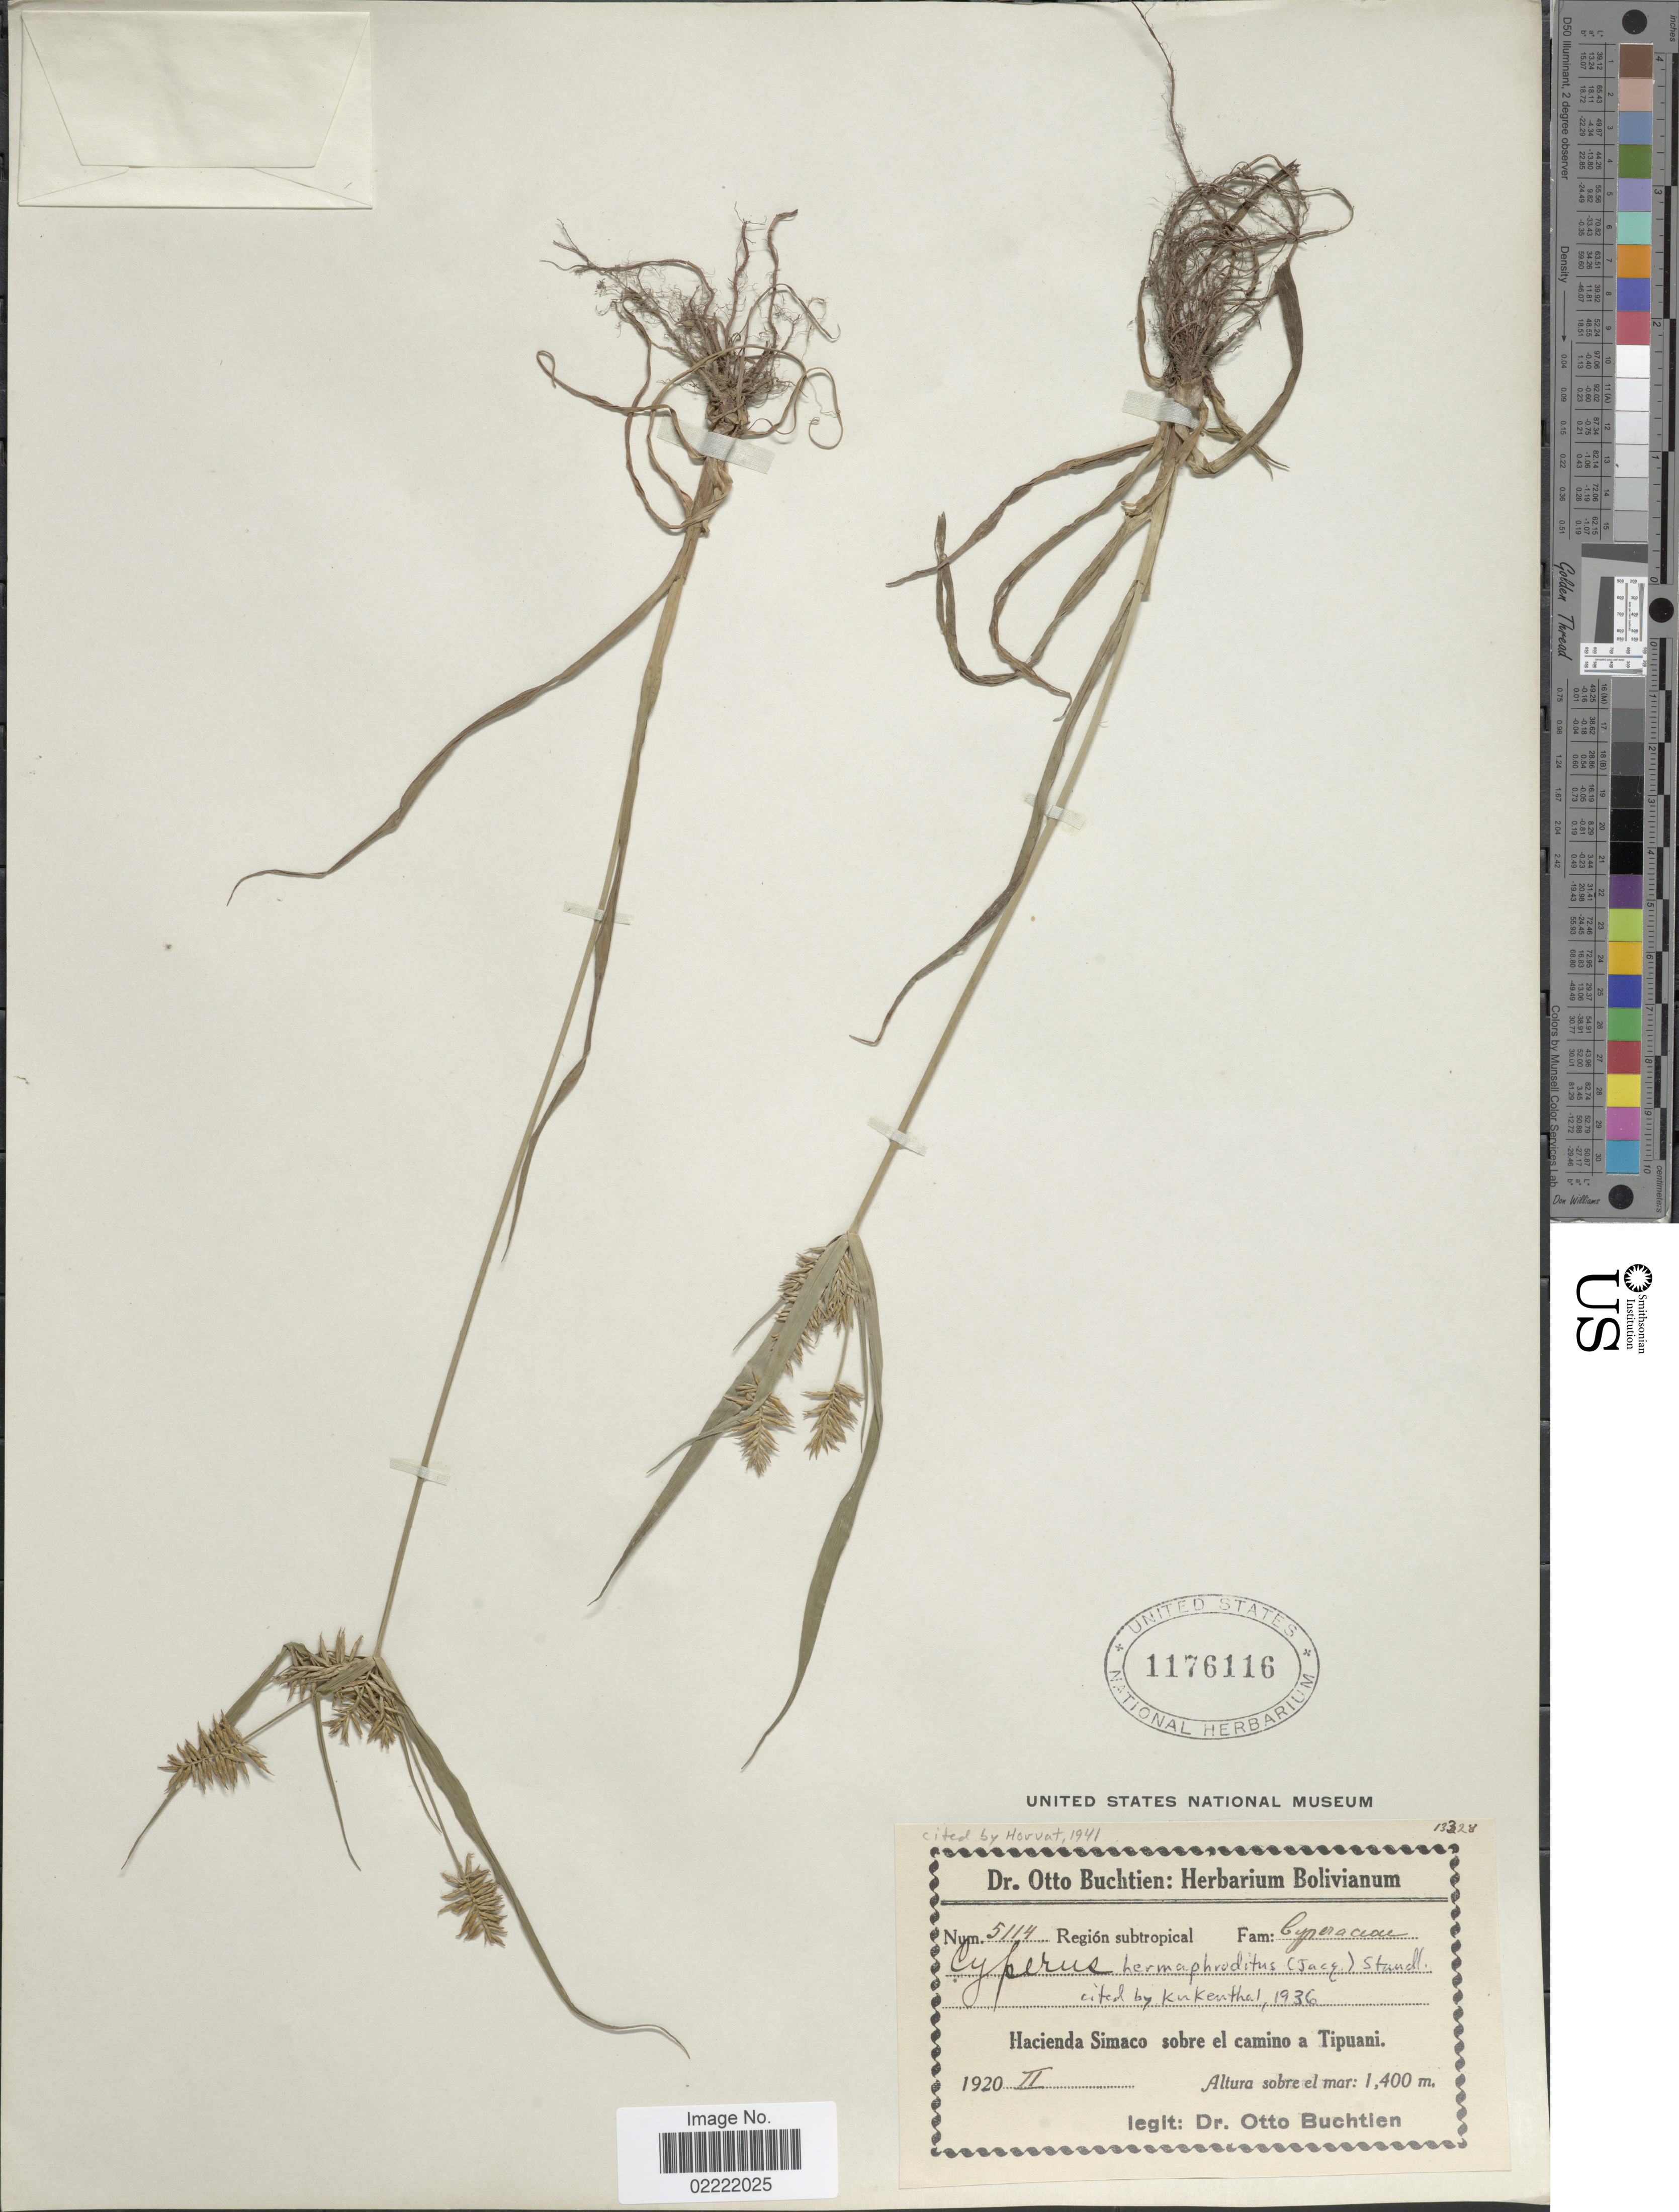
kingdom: Plantae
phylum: Tracheophyta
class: Liliopsida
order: Poales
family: Cyperaceae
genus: Cyperus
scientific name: Cyperus hermaphroditus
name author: (Jacq.) Standl.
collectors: O. Buchtien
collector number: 5114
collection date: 1920-02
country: Bolivia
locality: Hacienda Simaco sobre el camino a Tipuani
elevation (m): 1400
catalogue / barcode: US 1176116